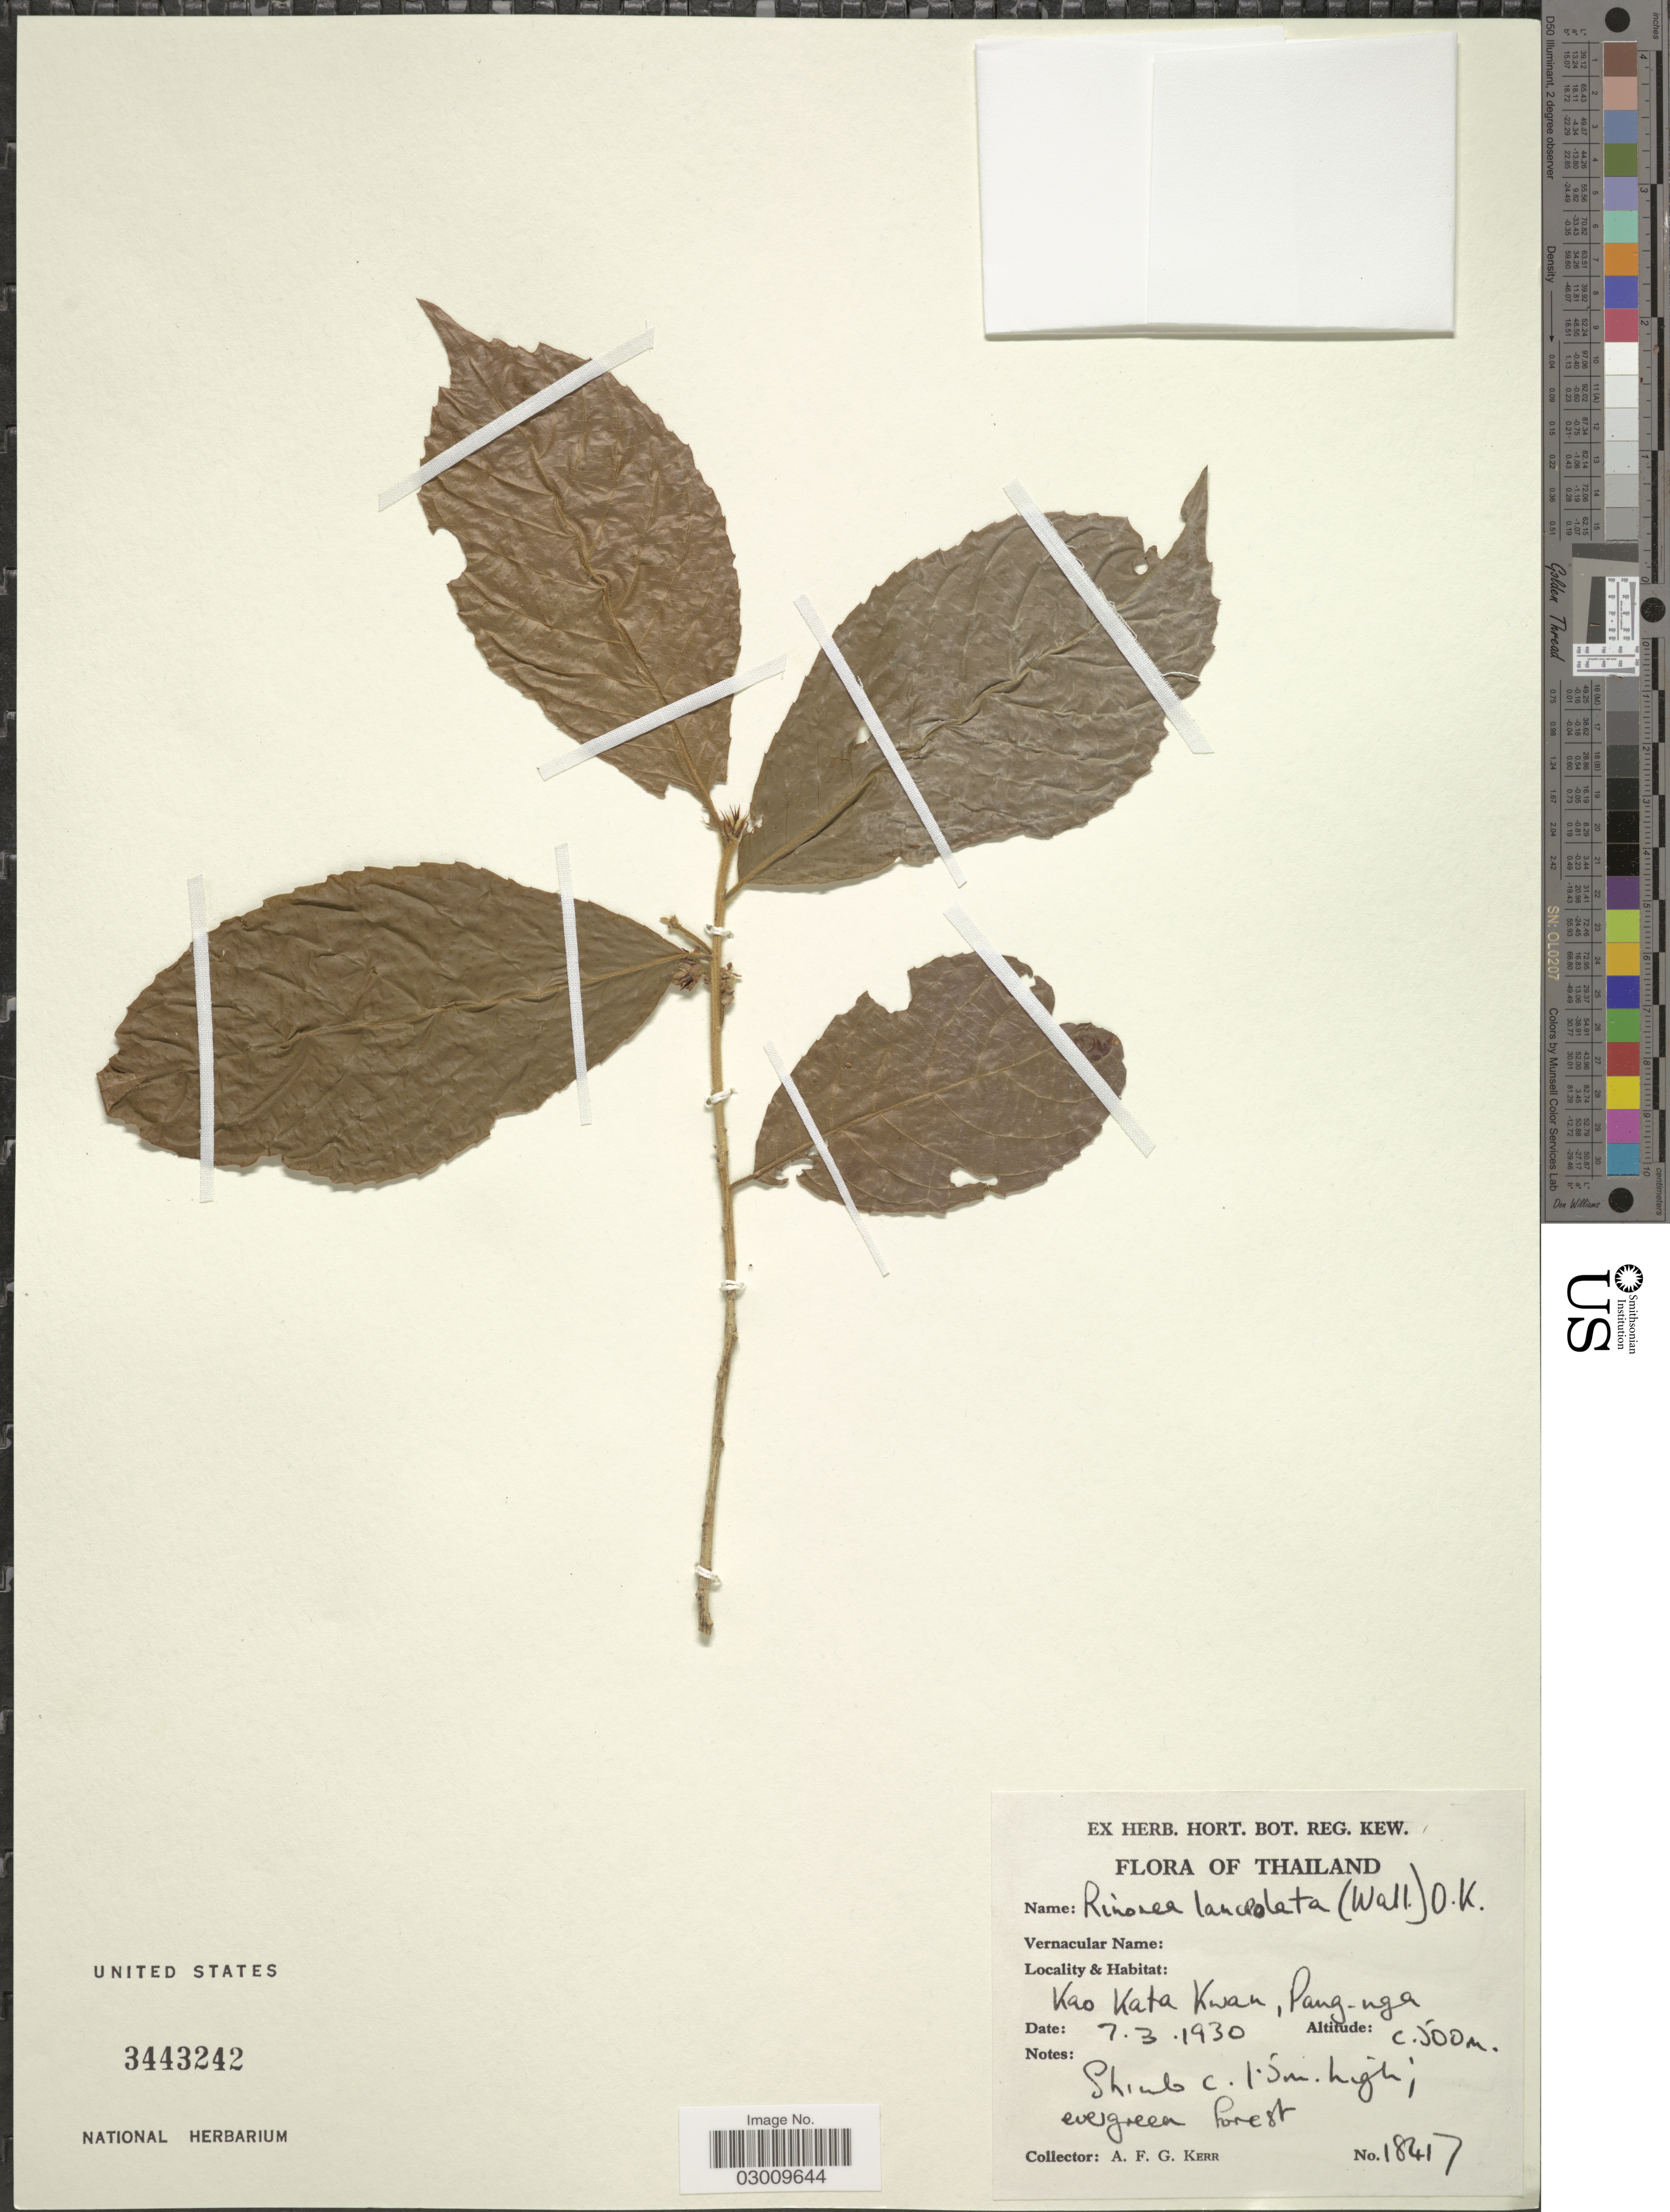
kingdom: Plantae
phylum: Tracheophyta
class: Magnoliopsida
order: Malpighiales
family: Violaceae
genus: Rinorea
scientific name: Rinorea lanceolata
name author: (Wall.) Kuntze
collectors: A. F. G. Kerr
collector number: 18417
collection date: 1930-03-07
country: Thailand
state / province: Phang Nga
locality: Kao Kata Kwan, Pang-nga.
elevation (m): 500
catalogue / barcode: US 3443242